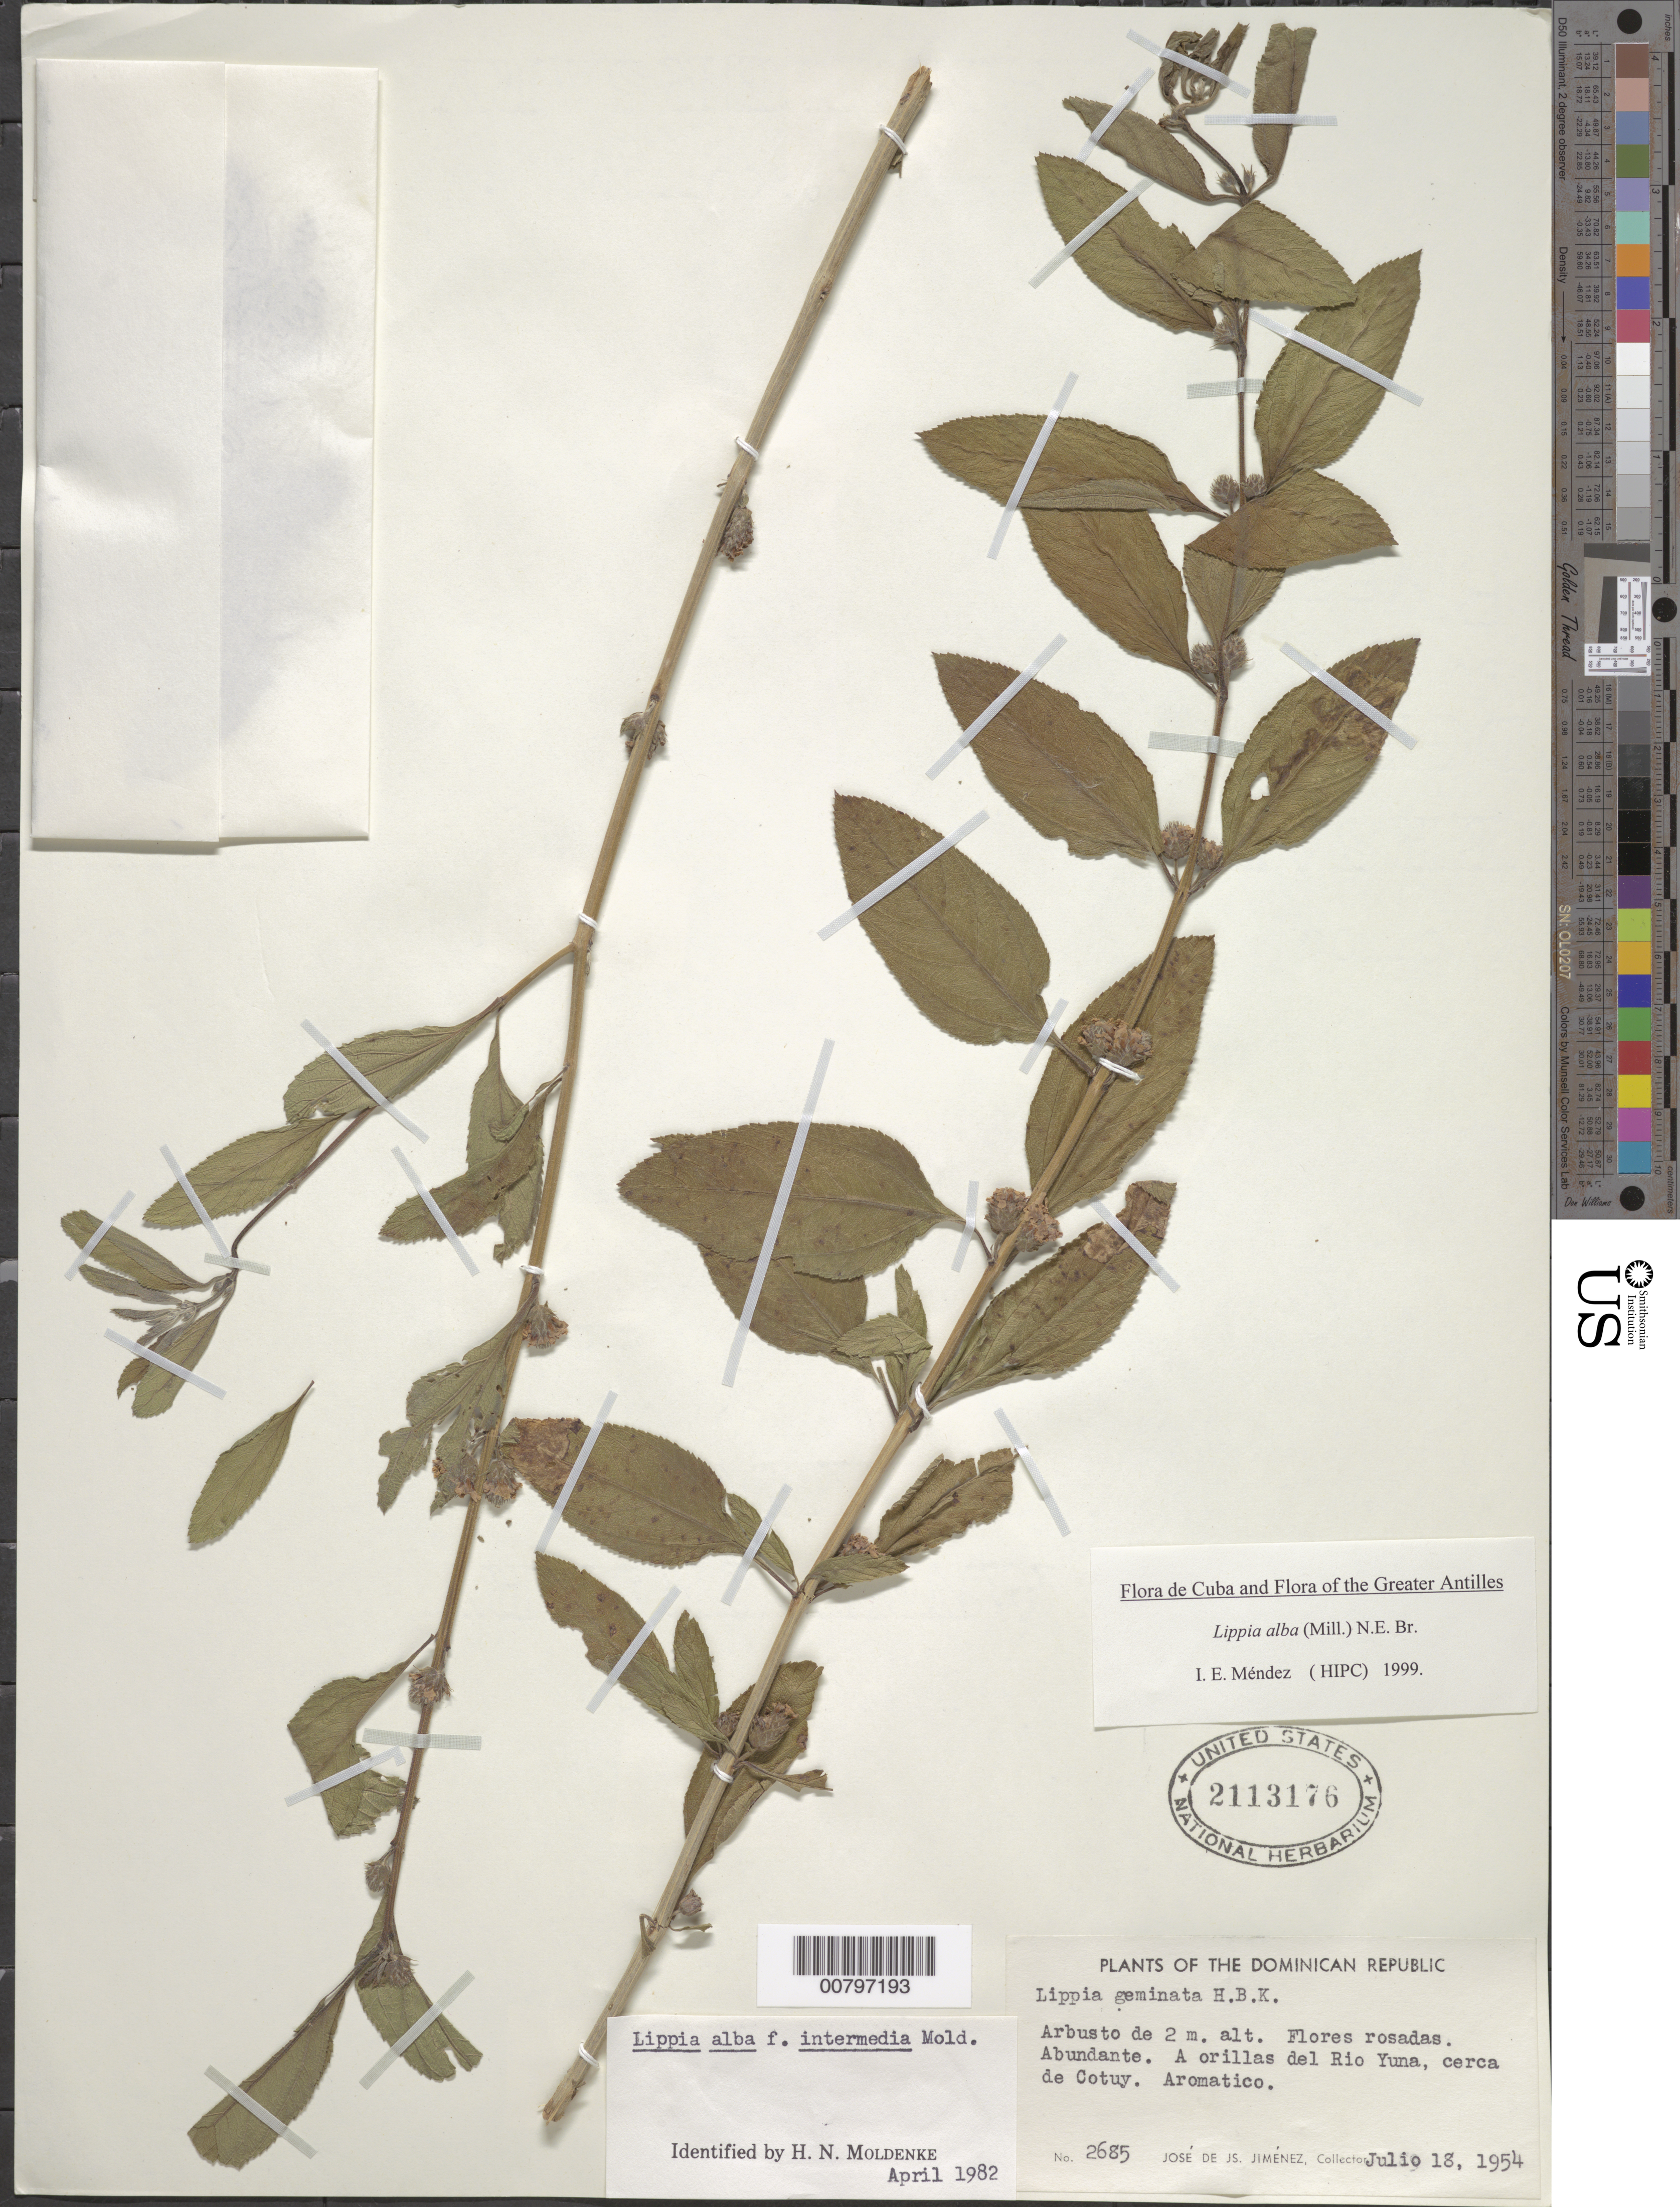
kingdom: Plantae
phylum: Tracheophyta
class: Magnoliopsida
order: Lamiales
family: Verbenaceae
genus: Lippia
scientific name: Lippia alba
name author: (Mill.) N.E. Br. ex Britton & P. Wilson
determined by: Méndez, Isidro E., (HIPC)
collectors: J. J. Jiménez Almonte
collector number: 2685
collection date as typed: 18 Jul 1954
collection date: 1954-07-18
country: Dominican Republic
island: Hispaniola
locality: Rio Yuna, near de Cotuy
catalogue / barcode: US 2113176